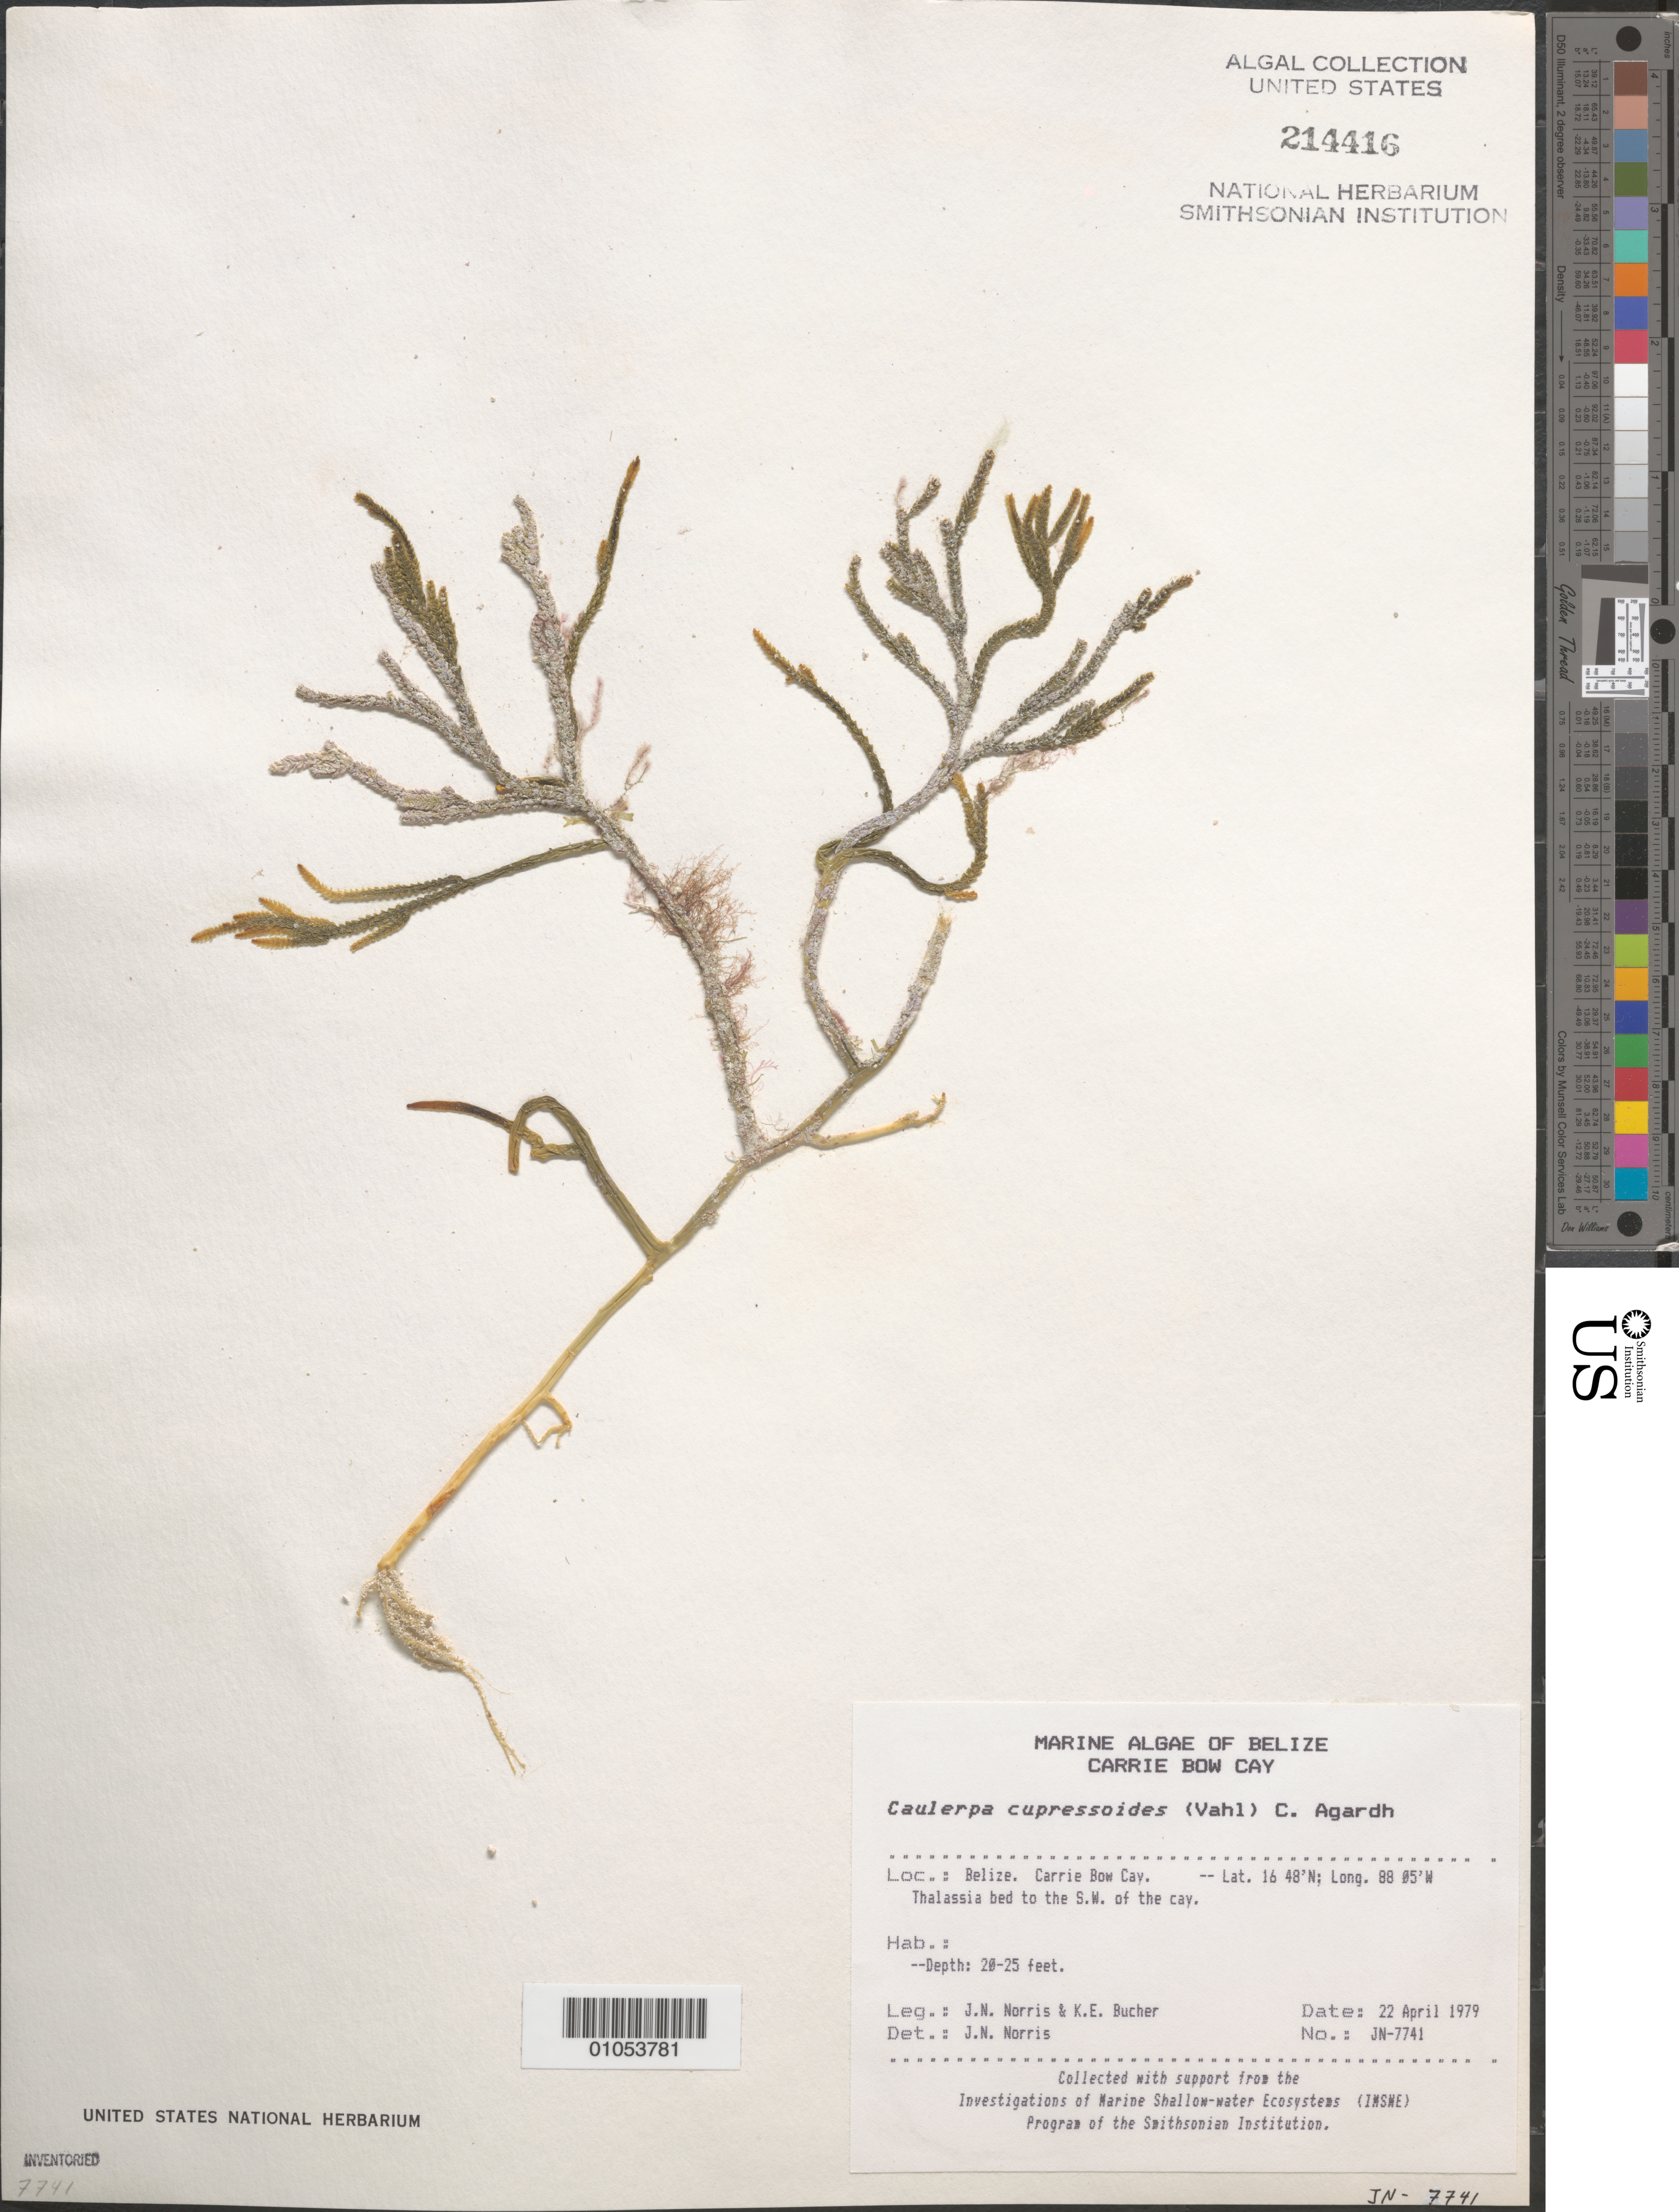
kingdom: Plantae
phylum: Chlorophyta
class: Ulvophyceae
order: Bryopsidales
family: Caulerpaceae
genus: Caulerpa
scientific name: Caulerpa cupressoides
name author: (Vahl) C. Agardh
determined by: Norris, James N.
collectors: J. N. Norris & K. E. Bucher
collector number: JN-7741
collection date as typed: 22 Apr 1979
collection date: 1979-04-22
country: Belize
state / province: Stann Creek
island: Carrie Bow Cay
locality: Thalassia bed southwest of the cay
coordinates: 16 48'N, 88 05'W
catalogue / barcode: US 214416